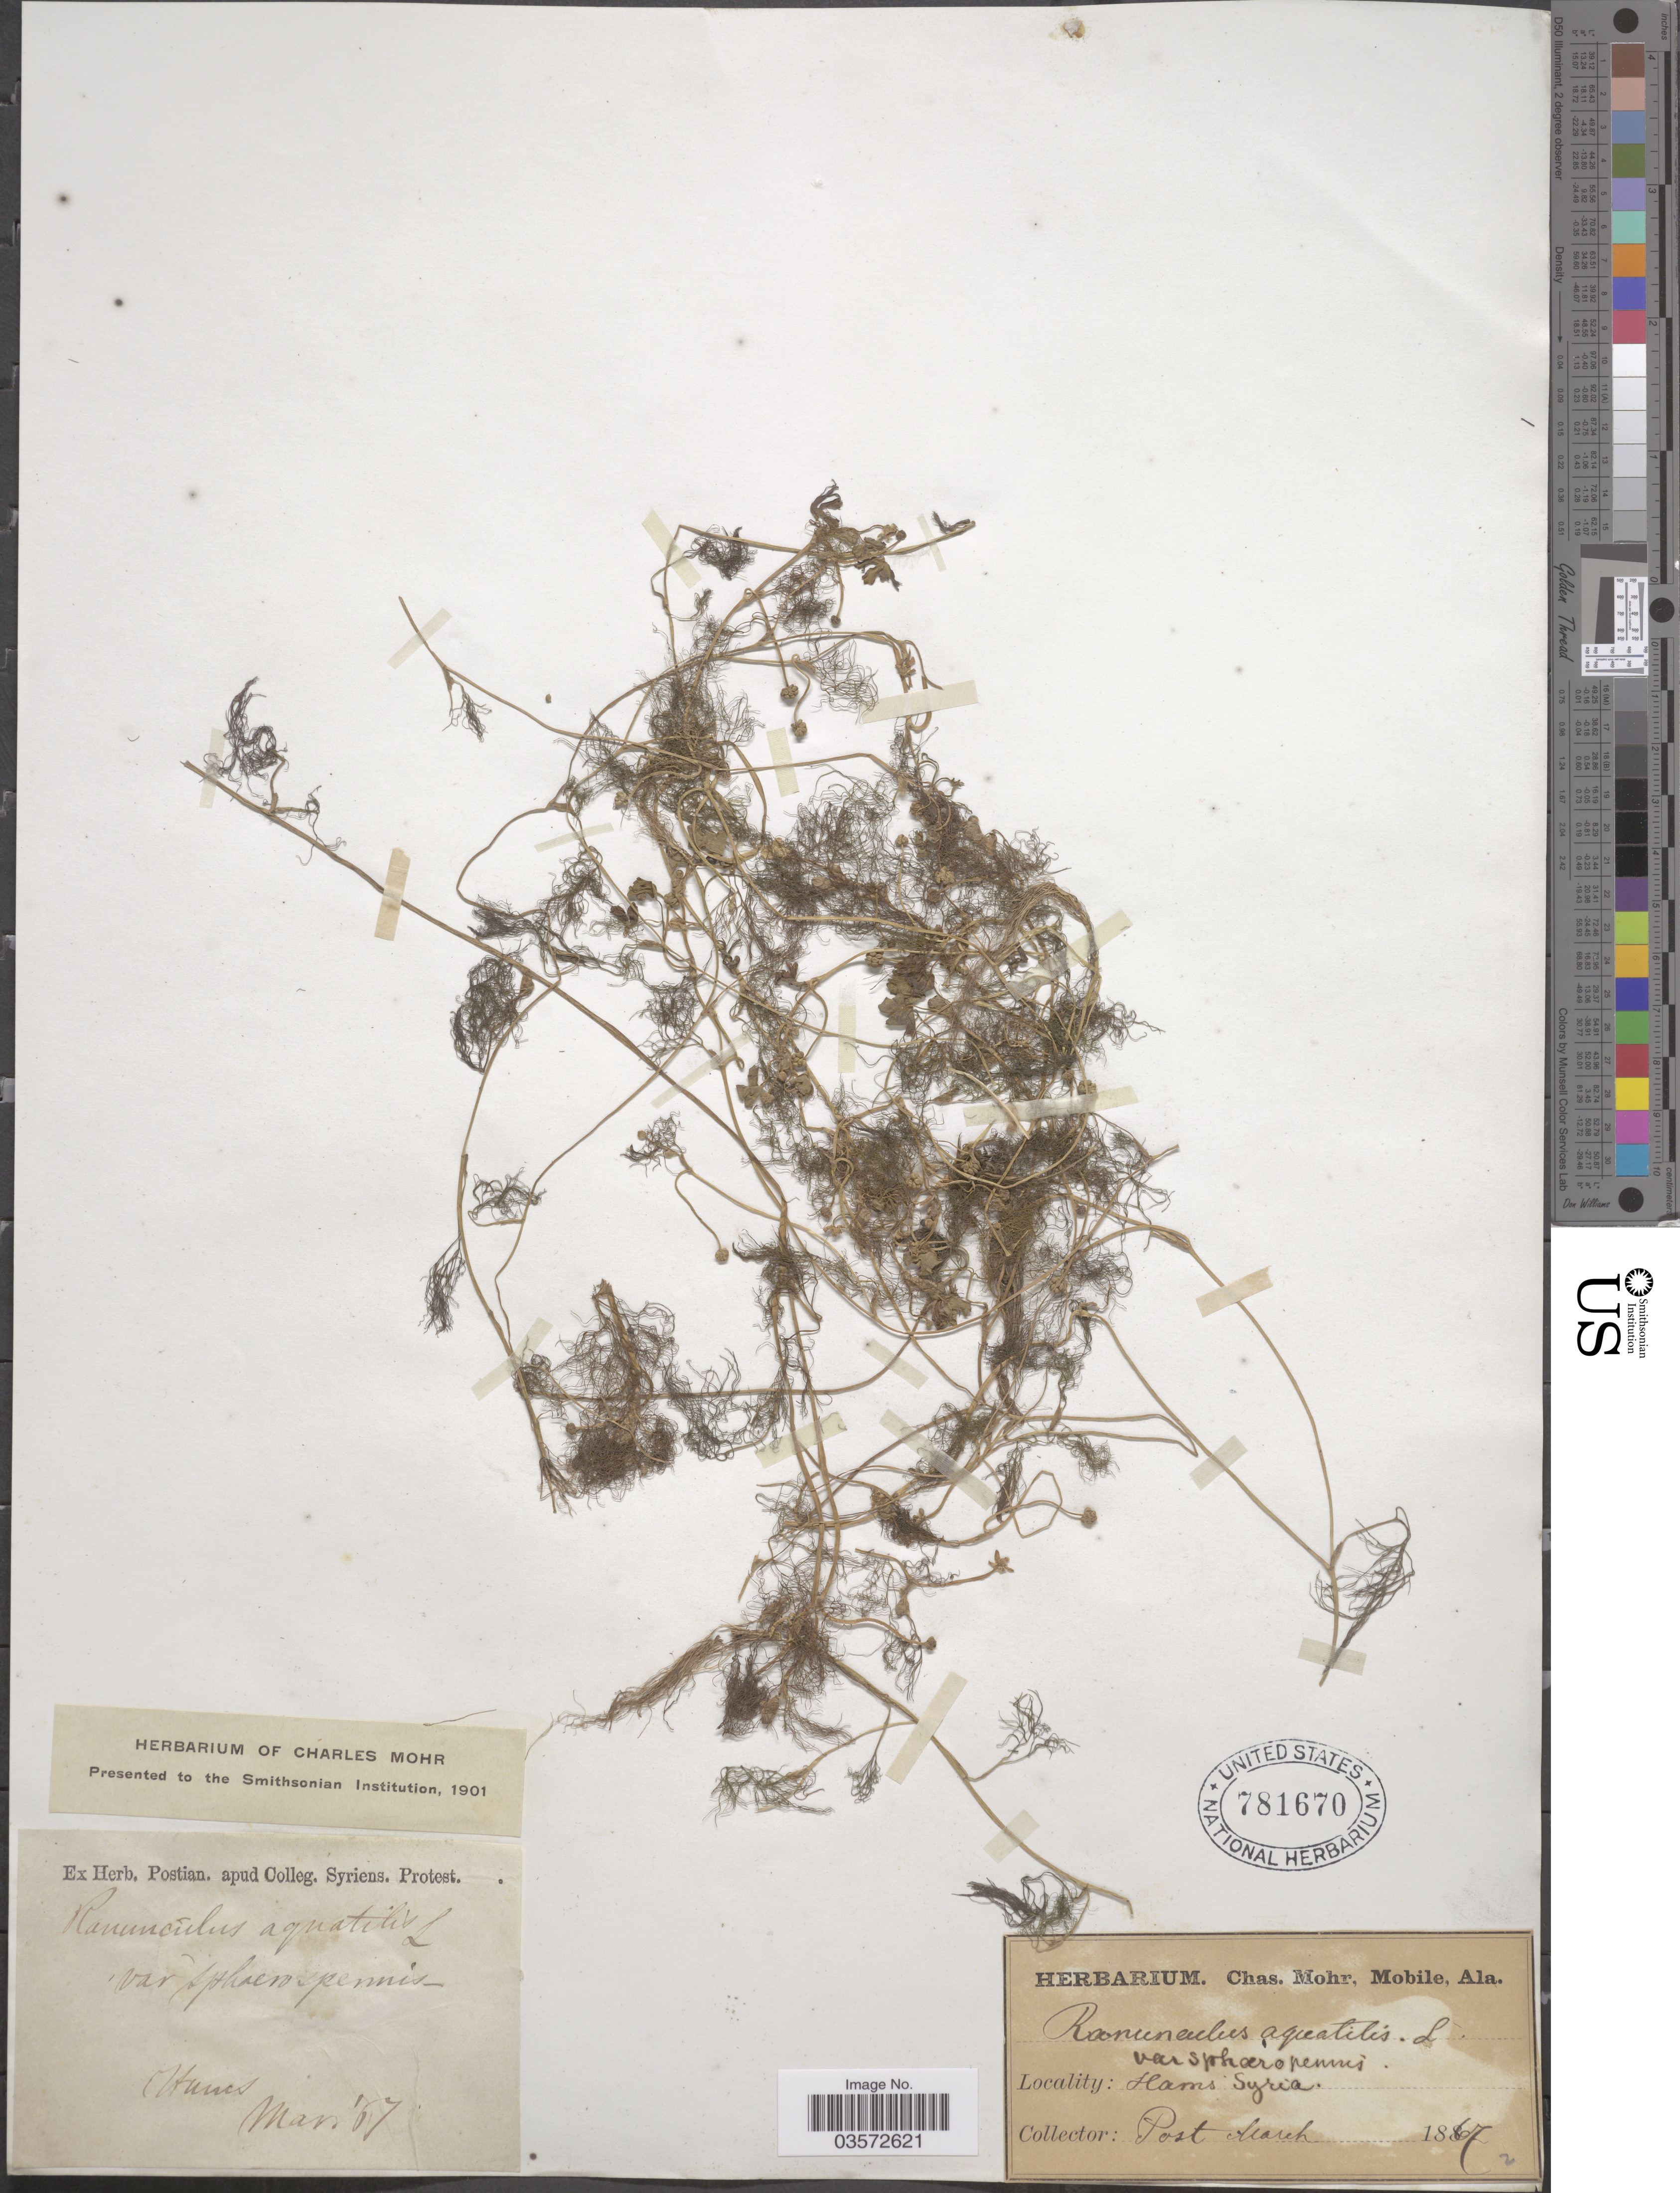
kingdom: Plantae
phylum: Tracheophyta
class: Magnoliopsida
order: Ranunculales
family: Ranunculaceae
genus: Ranunculus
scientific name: Ranunculus flaccidus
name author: Hook. f. & Thomson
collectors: -- Post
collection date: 1867-03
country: Syria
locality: Hams.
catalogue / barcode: US 781670